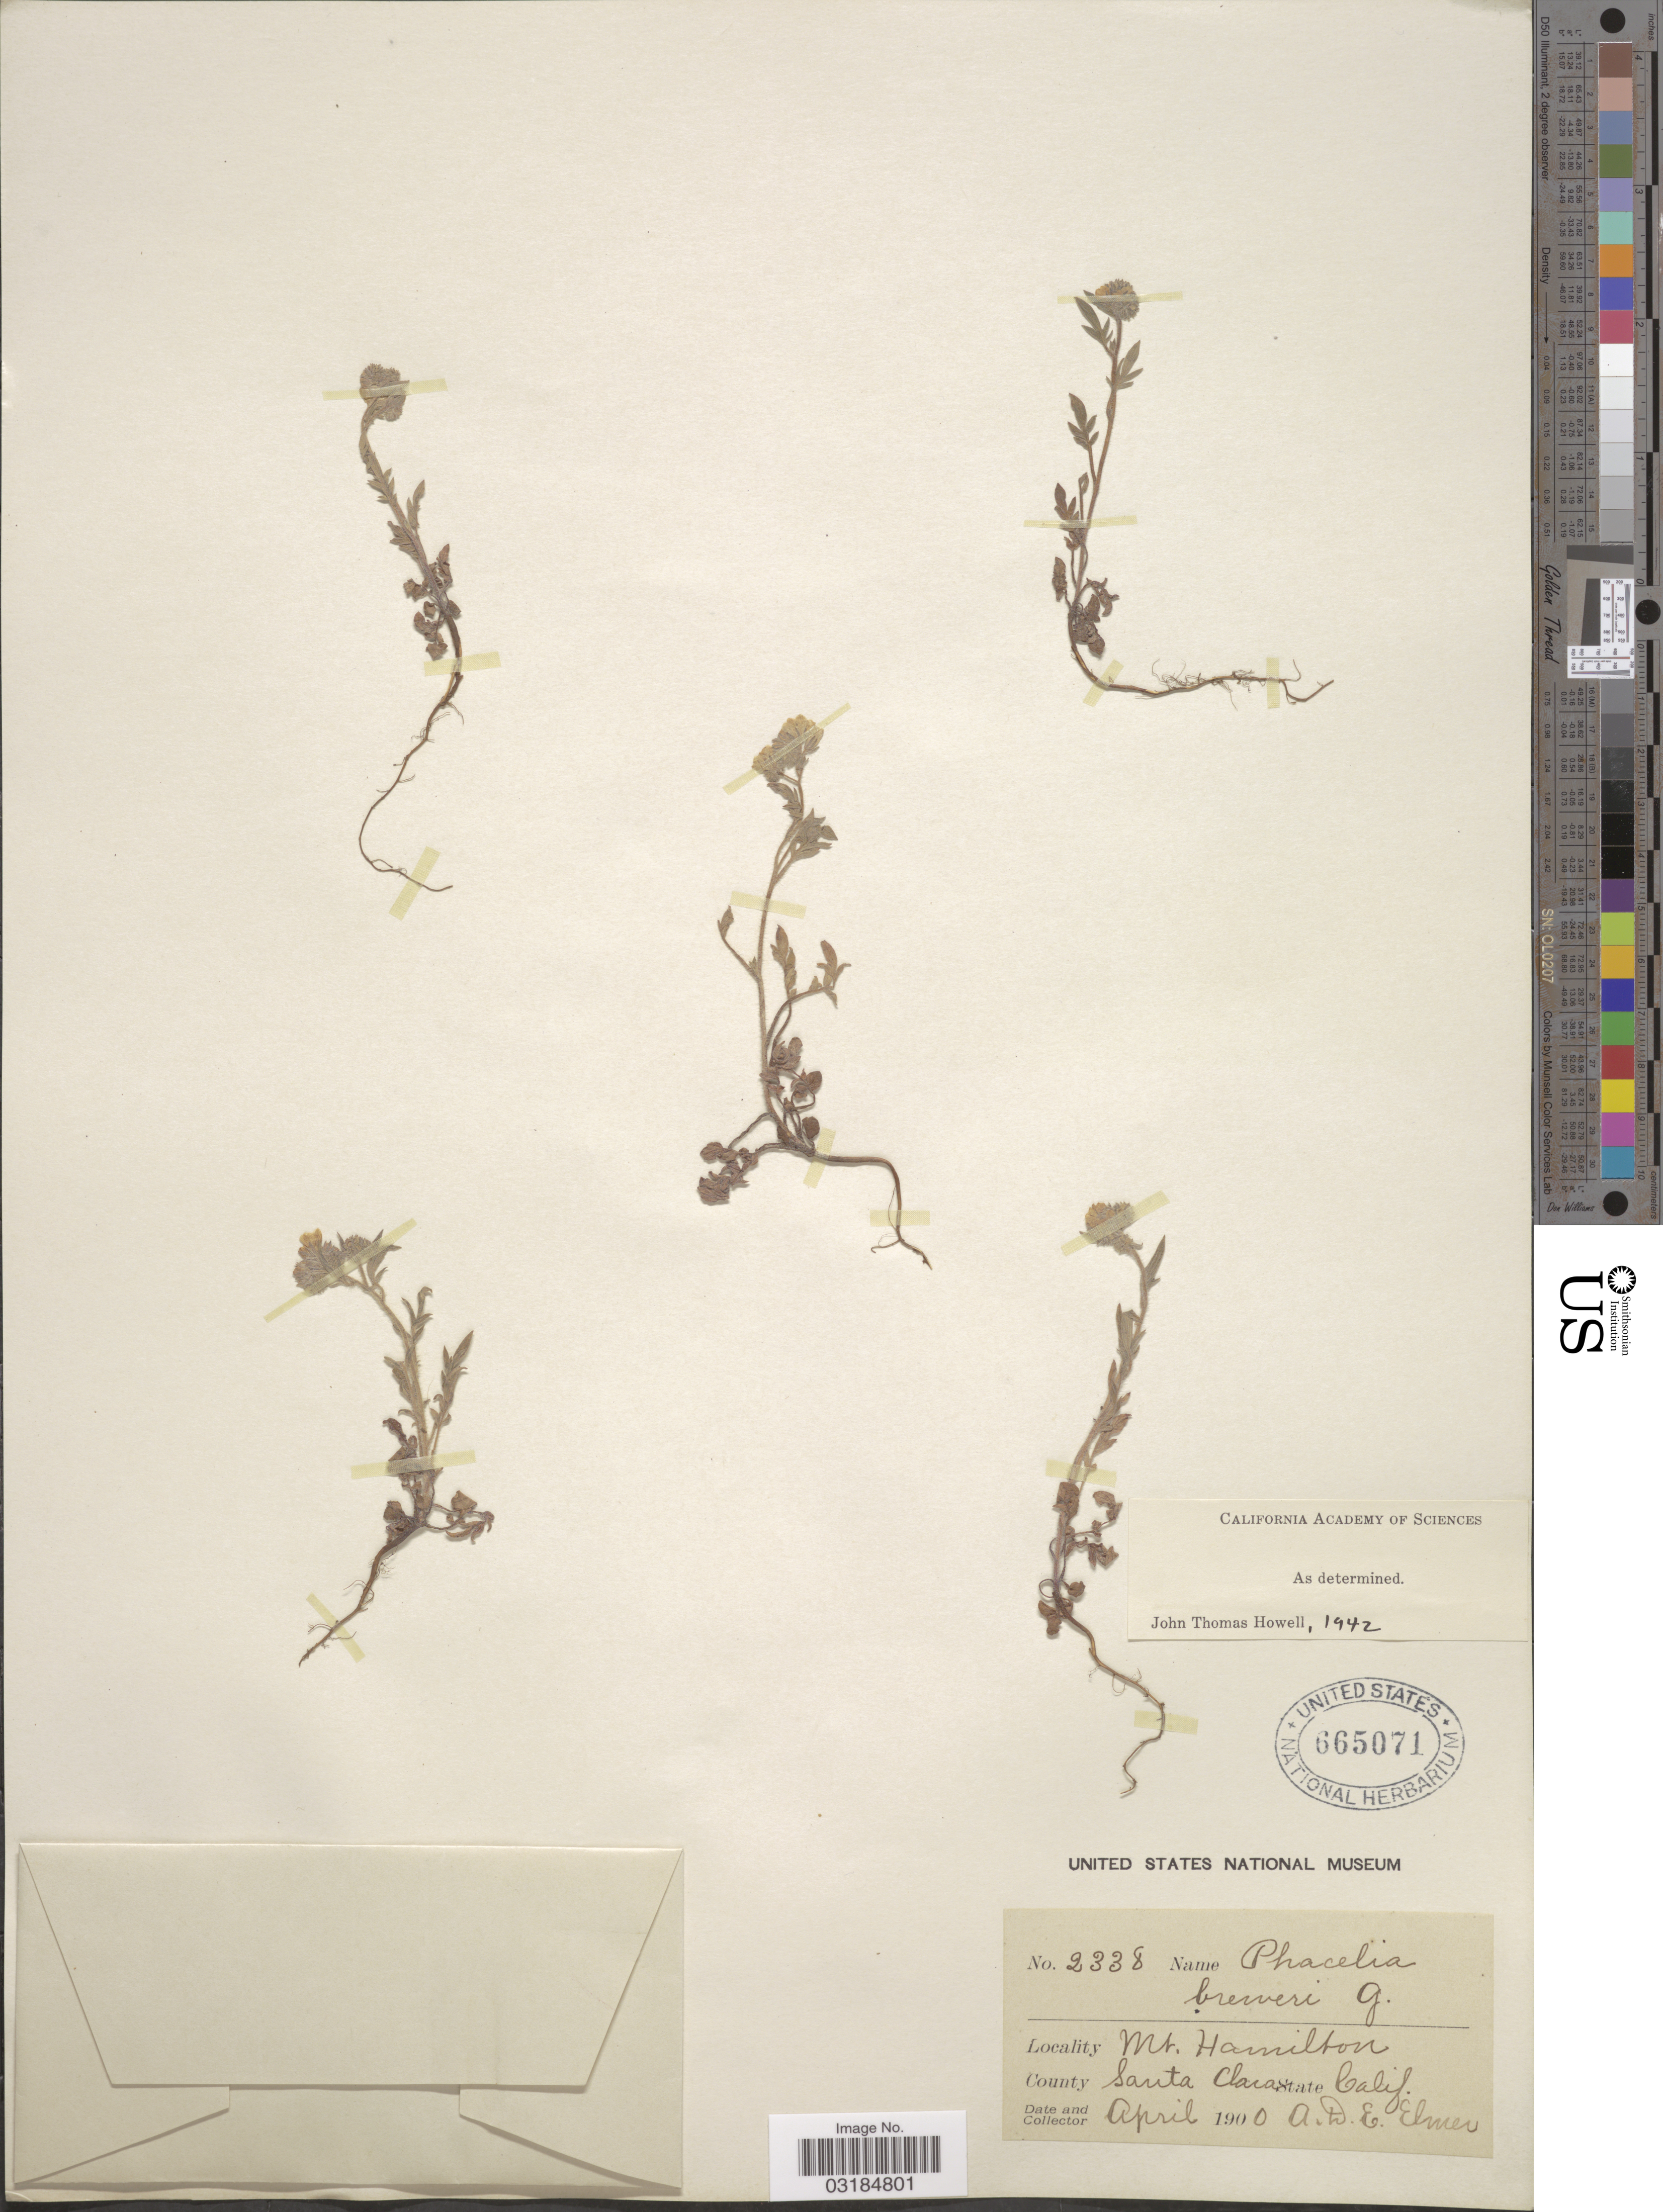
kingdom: Plantae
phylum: Tracheophyta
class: Magnoliopsida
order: Boraginales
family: Hydrophyllaceae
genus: Phacelia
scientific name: Phacelia breweri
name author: A. Gray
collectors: A. D. E. Elmer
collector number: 2338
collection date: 1900-04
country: United States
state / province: California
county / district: Santa Clara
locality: Mt. Hamilton, County Santa Clara, State Calif.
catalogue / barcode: US 665071